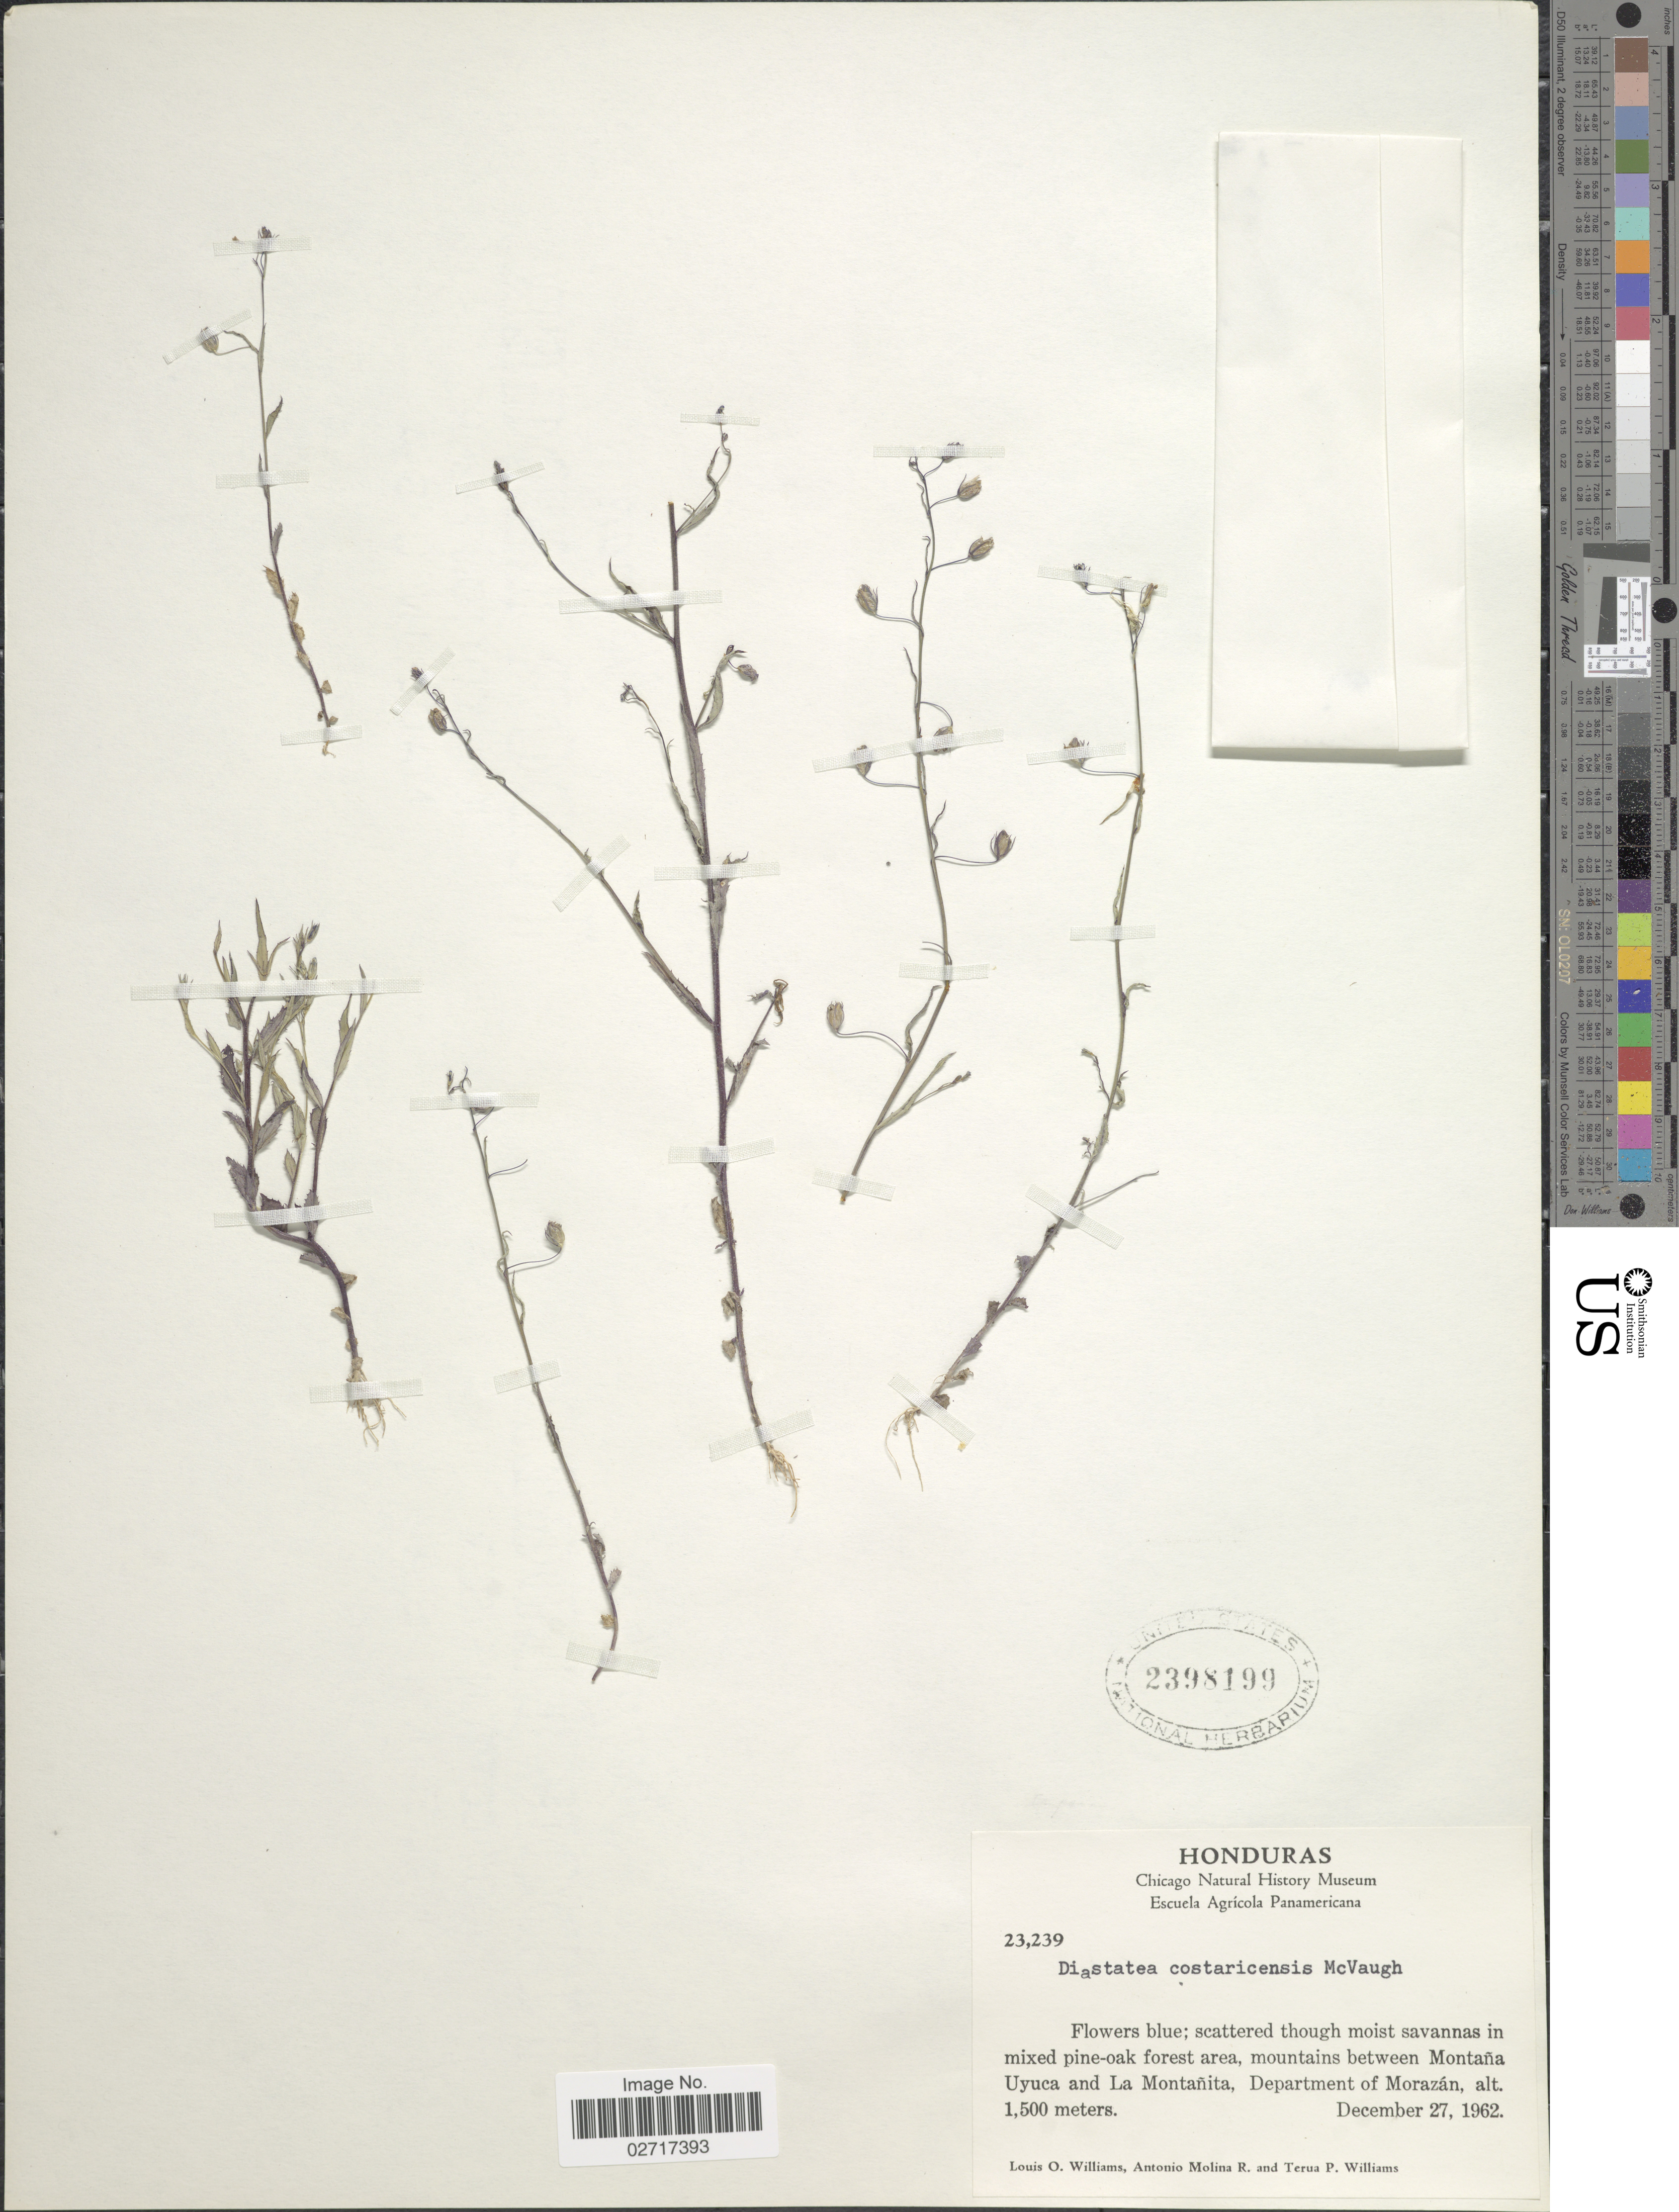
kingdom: Plantae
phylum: Tracheophyta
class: Magnoliopsida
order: Asterales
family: Campanulaceae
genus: Diastatea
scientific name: Diastatea costaricensis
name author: McVaugh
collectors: L. O. Williams, A. Molina R. & T. P. Williams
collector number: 23239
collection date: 1962-12-27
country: Honduras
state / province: Fco. Morazán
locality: Mountains between Montaña Uyuca and La Montañita, Department of Morazán.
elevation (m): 1500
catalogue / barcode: US 2398199